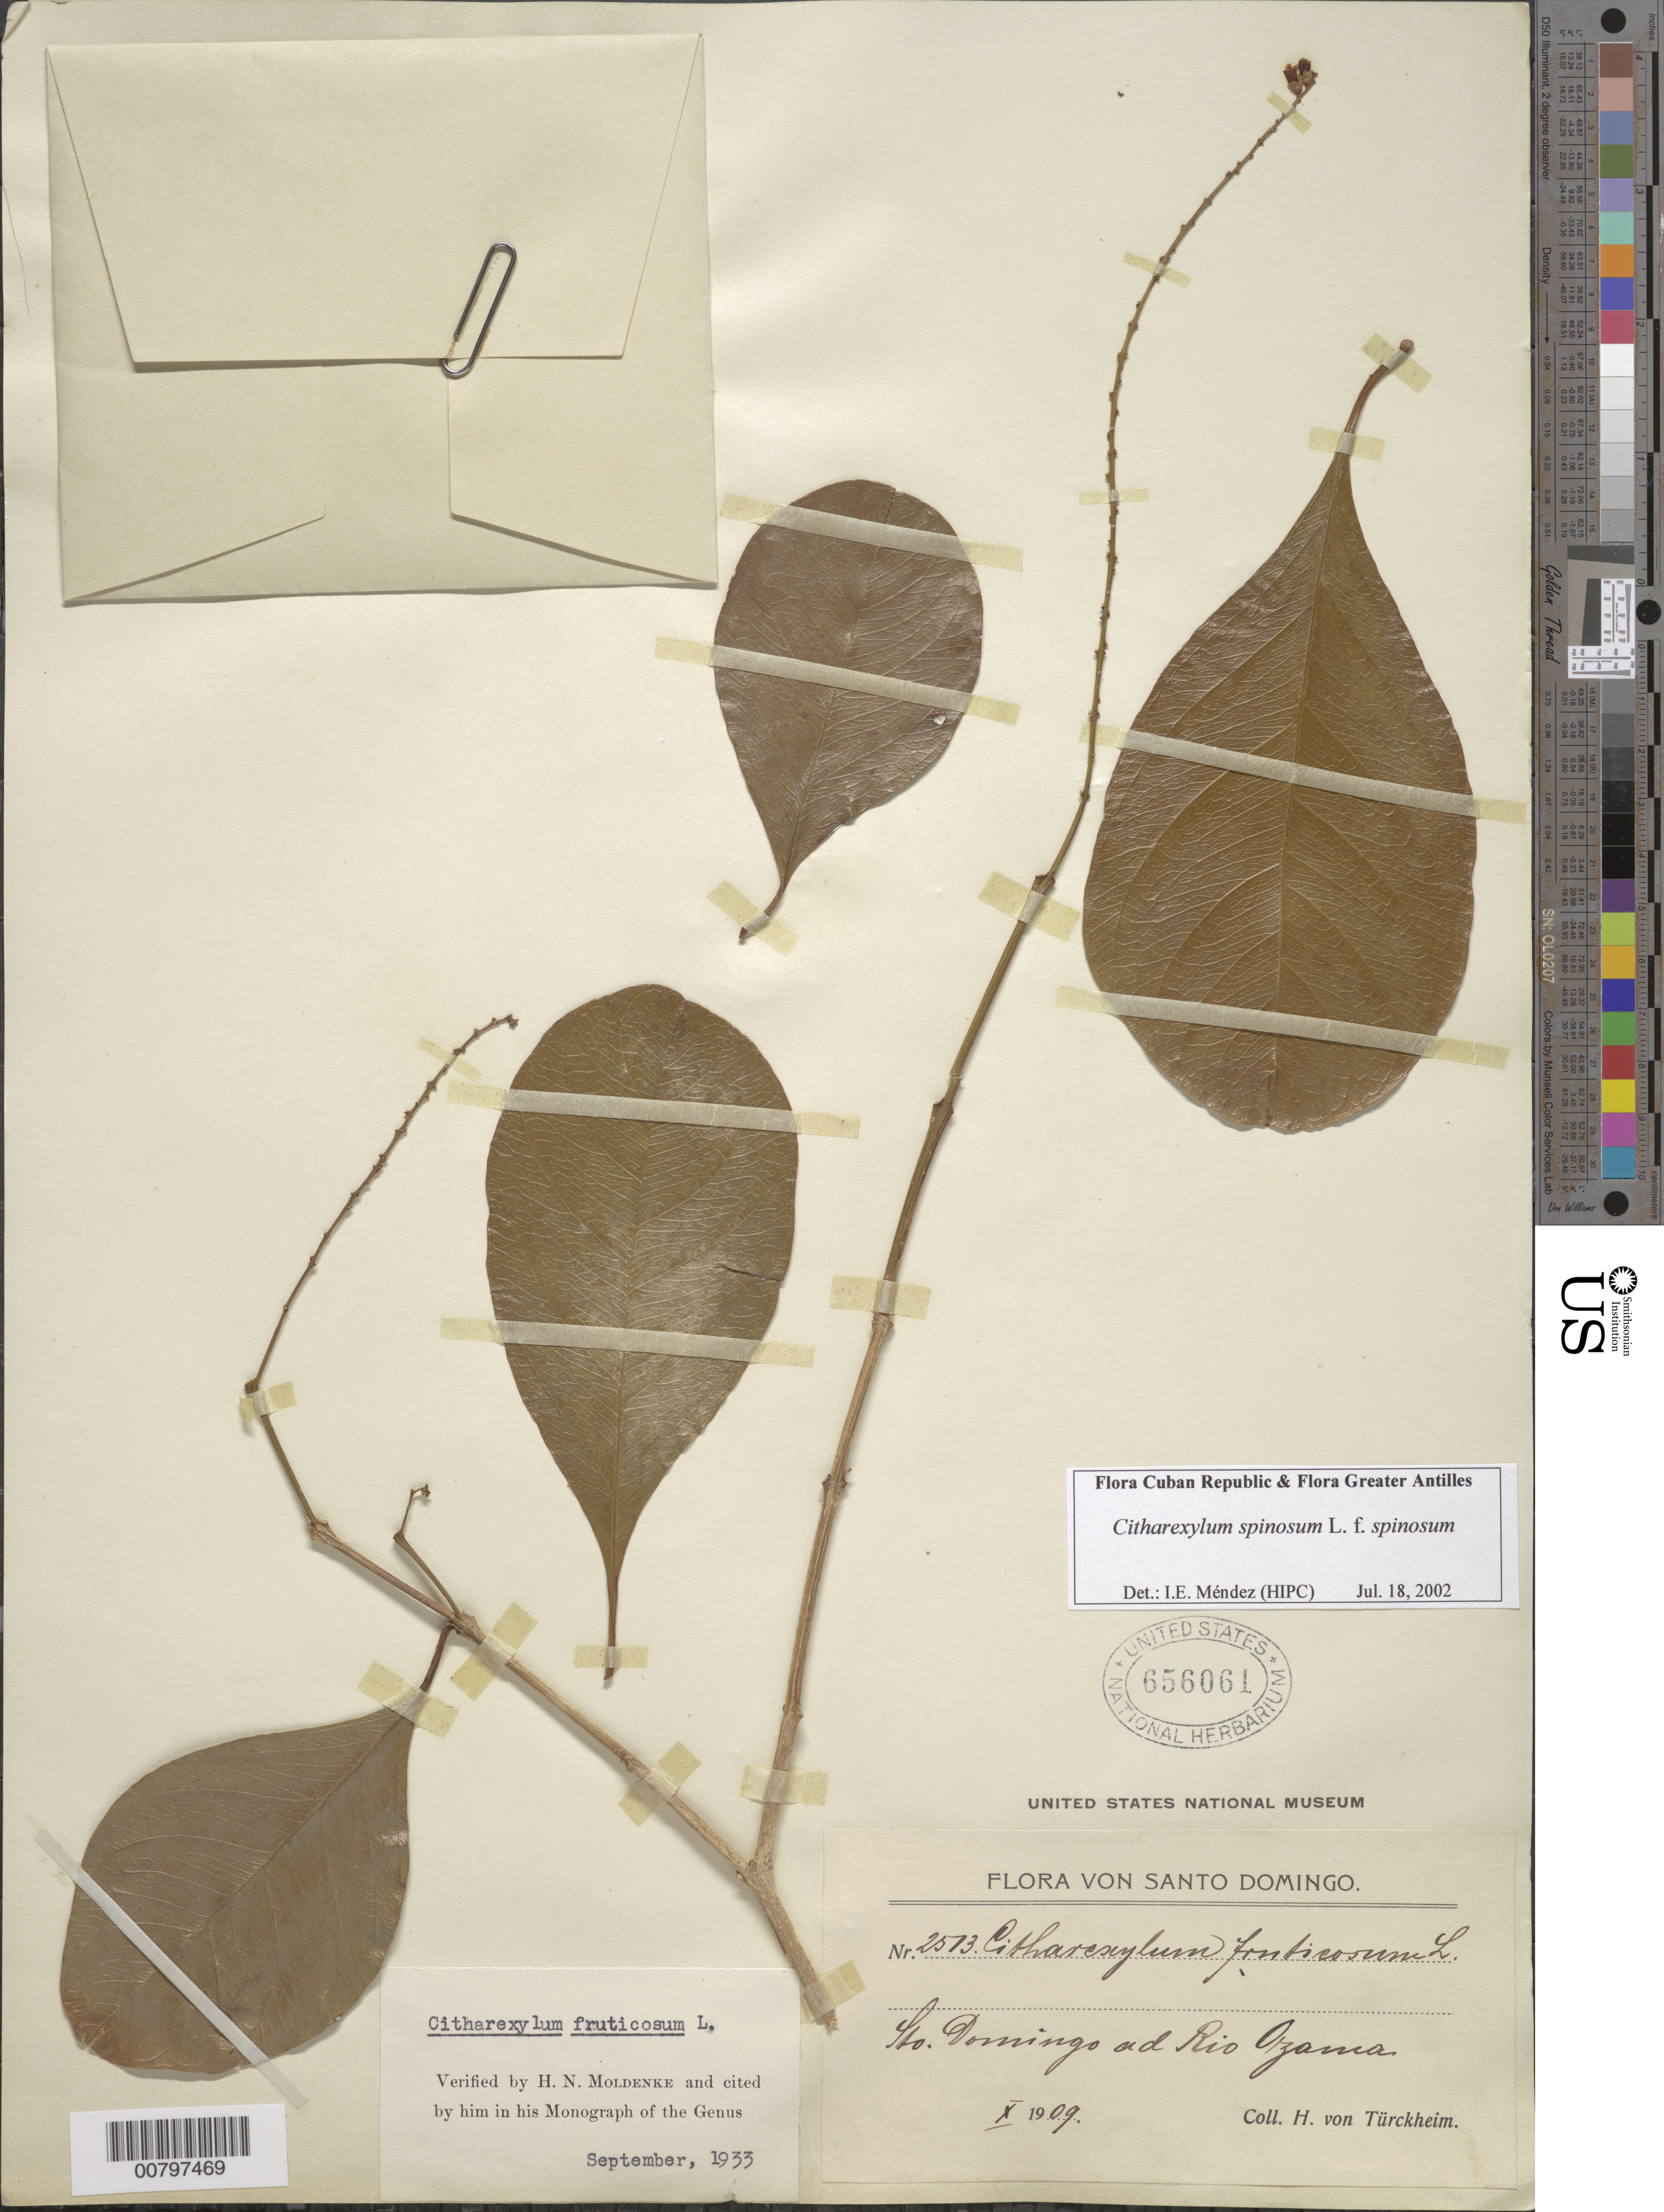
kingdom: Plantae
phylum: Tracheophyta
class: Magnoliopsida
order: Lamiales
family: Verbenaceae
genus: Citharexylum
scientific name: Citharexylum spinosum f. spinosum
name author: L.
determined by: Méndez, Isidro E., (HIPC)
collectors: H. von Türckheim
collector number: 2513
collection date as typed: Oct 1909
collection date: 1909-10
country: Dominican Republic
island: Hispaniola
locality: Rio Ozanea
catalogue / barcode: US 656061